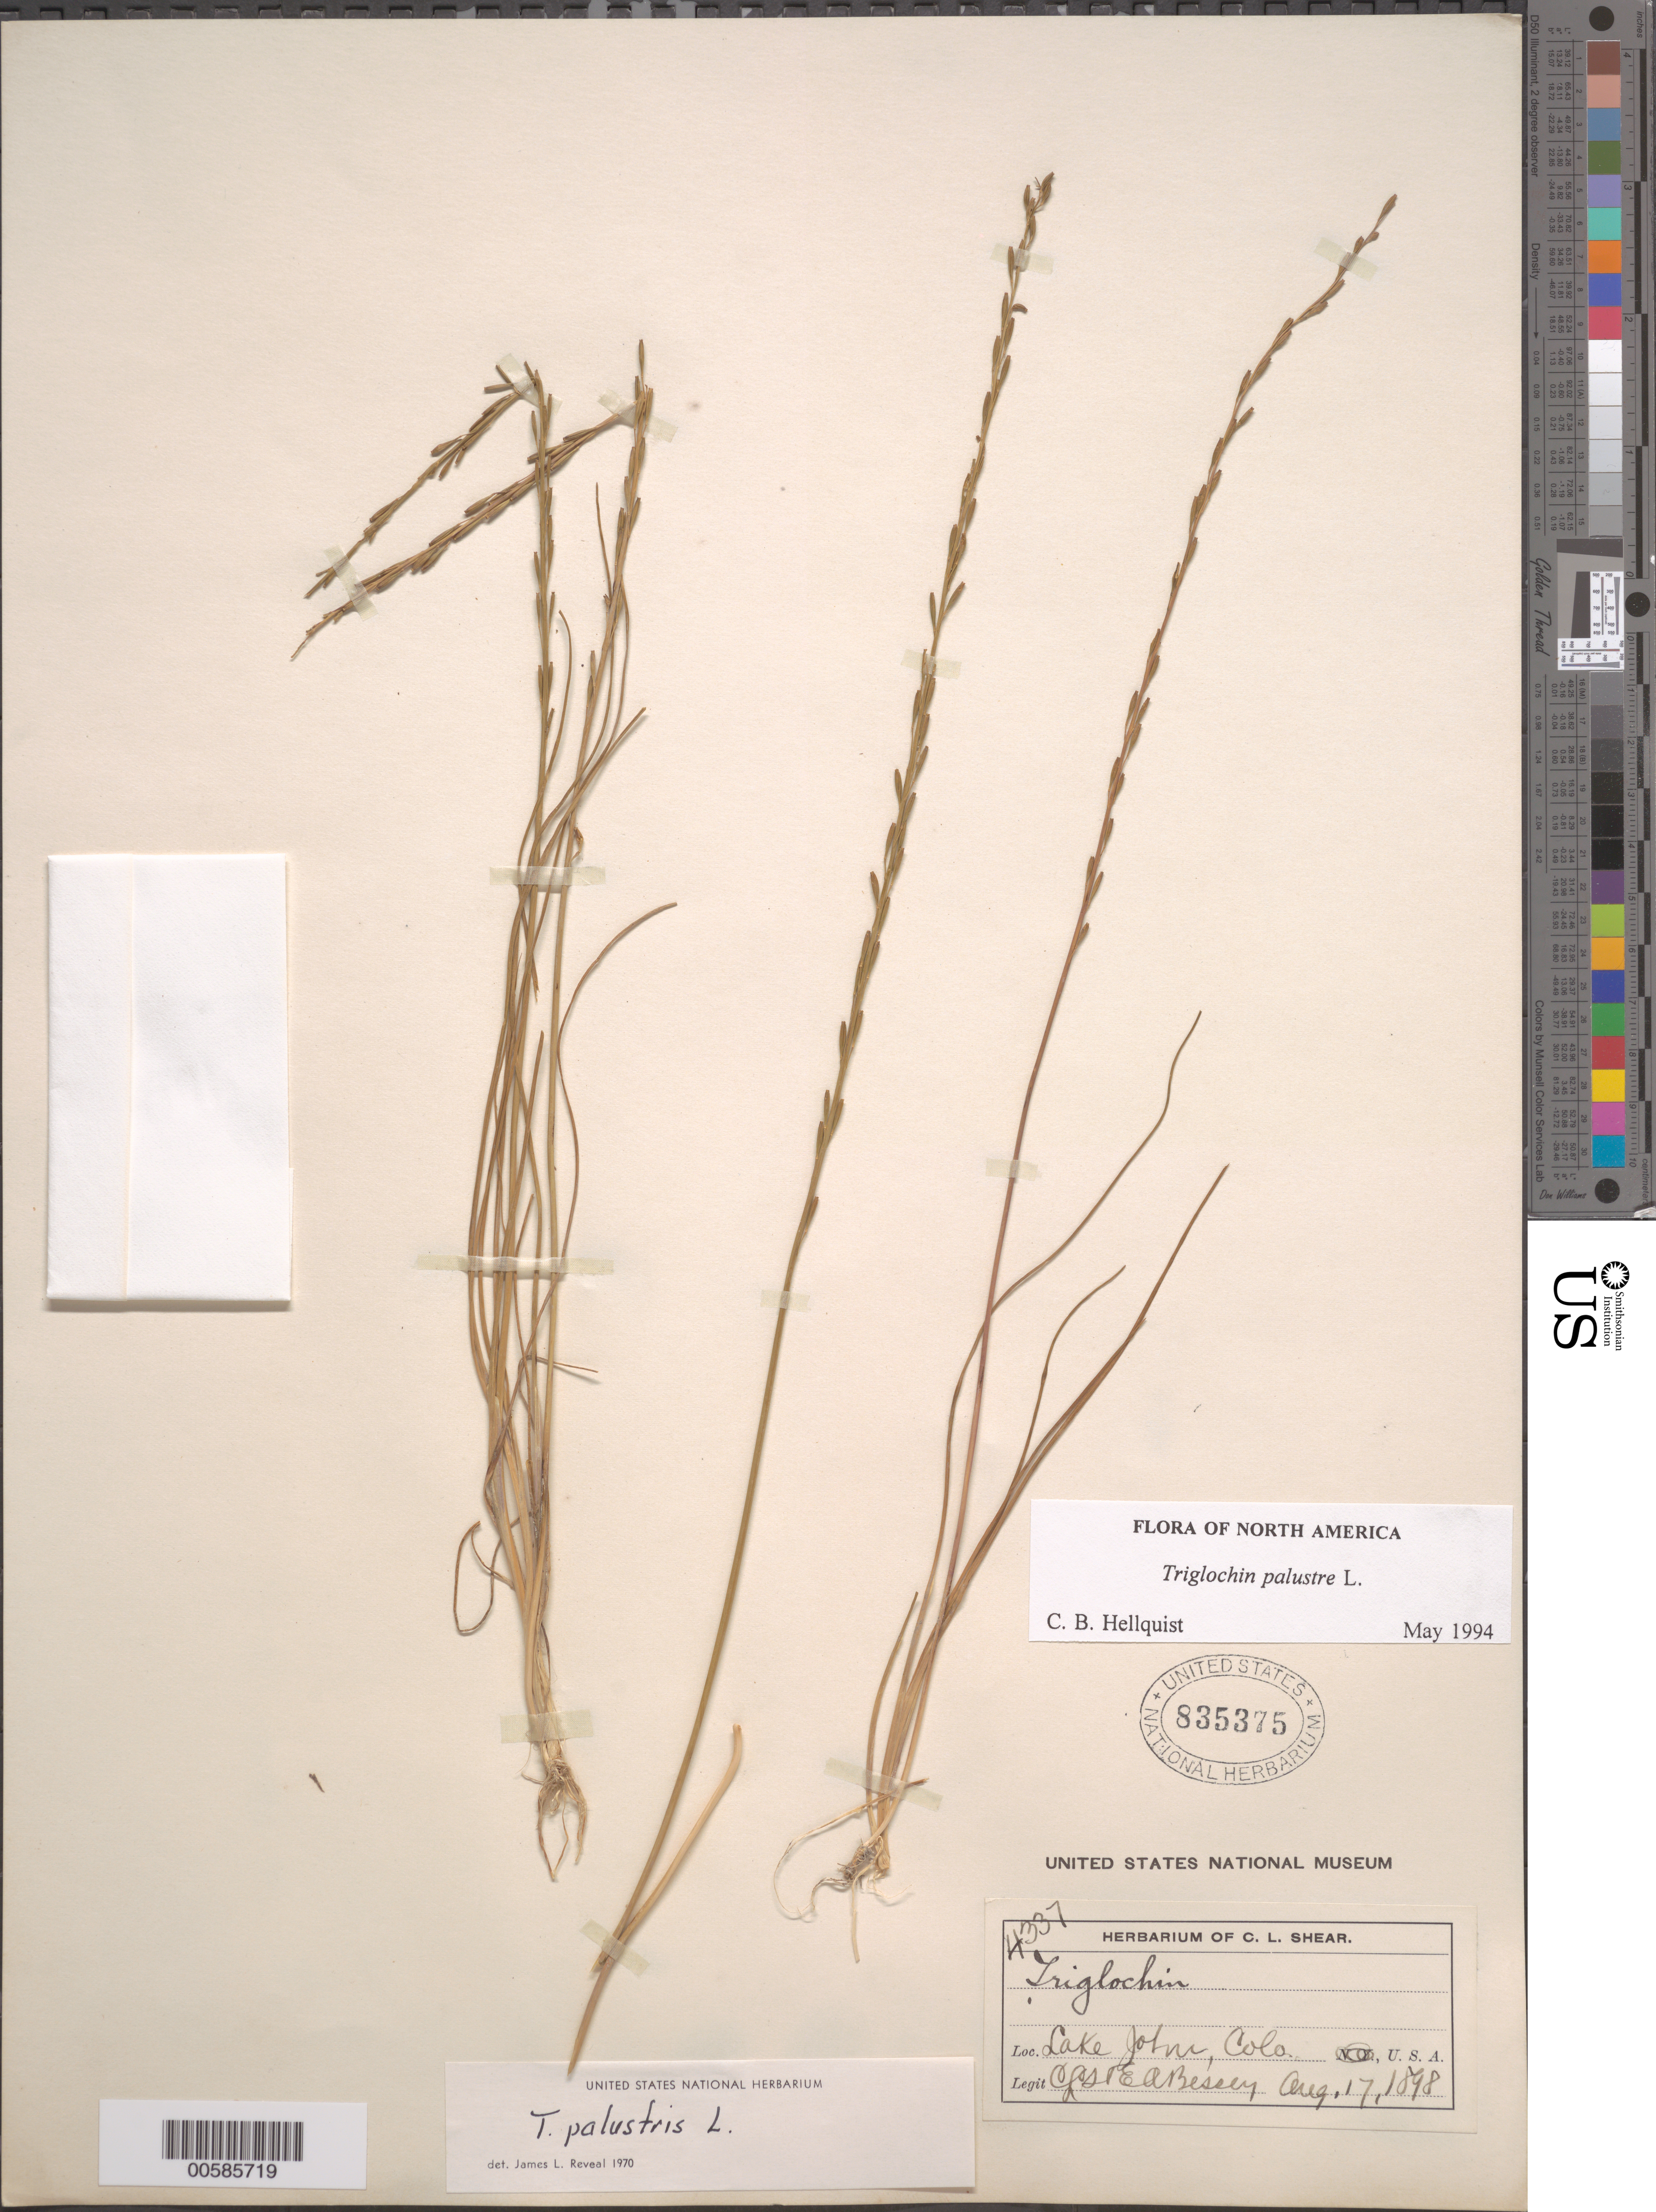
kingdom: Plantae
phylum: Tracheophyta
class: Liliopsida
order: Alismatales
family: Juncaginaceae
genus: Triglochin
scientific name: Triglochin palustris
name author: L.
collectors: C. L. Shear & E. Bessey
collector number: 4337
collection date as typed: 17 Aug 1898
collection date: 1898-08-17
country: United States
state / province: Colorado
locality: Lake John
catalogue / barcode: US 835375